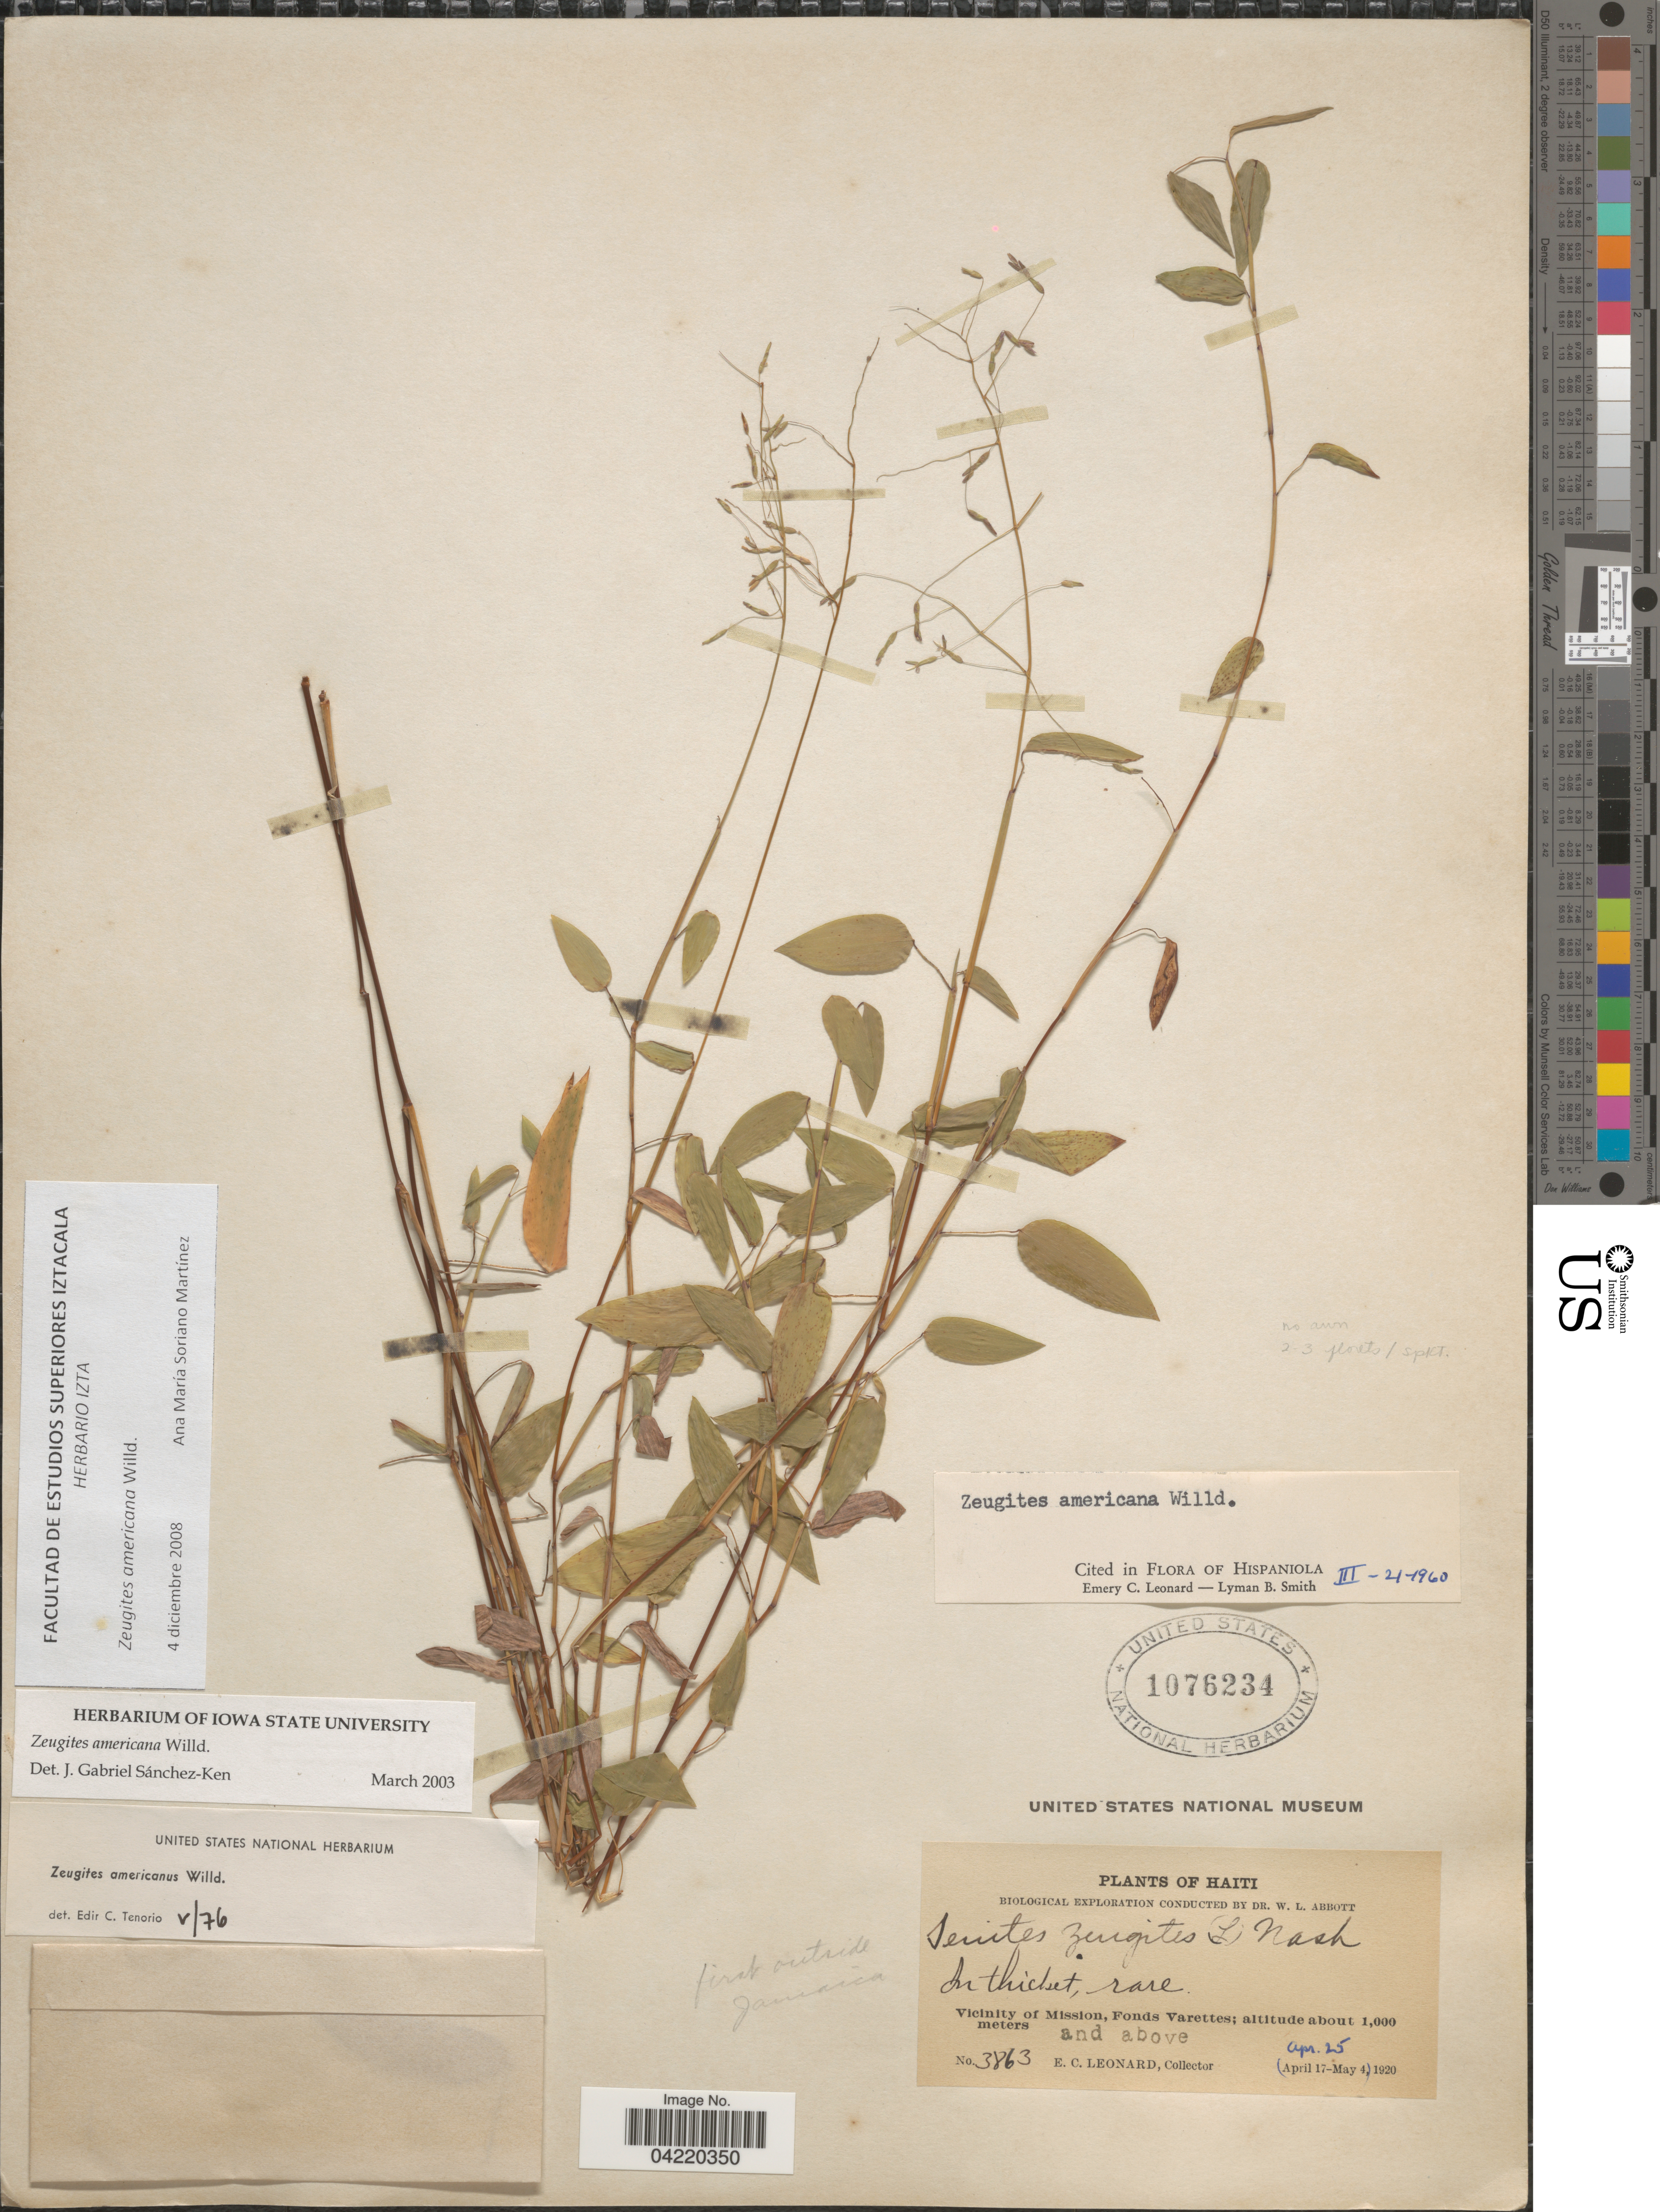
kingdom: Plantae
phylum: Tracheophyta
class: Liliopsida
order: Poales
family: Poaceae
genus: Zeugites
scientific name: Zeugites americanus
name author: Willd.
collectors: E. C. Leonard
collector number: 3863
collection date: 1920-04-25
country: Haiti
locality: Biological Exploration conducted by Dr. W. L. Abbott. Vicinity of Mission, Fonds Varettes.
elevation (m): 1000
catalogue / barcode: US 1076234